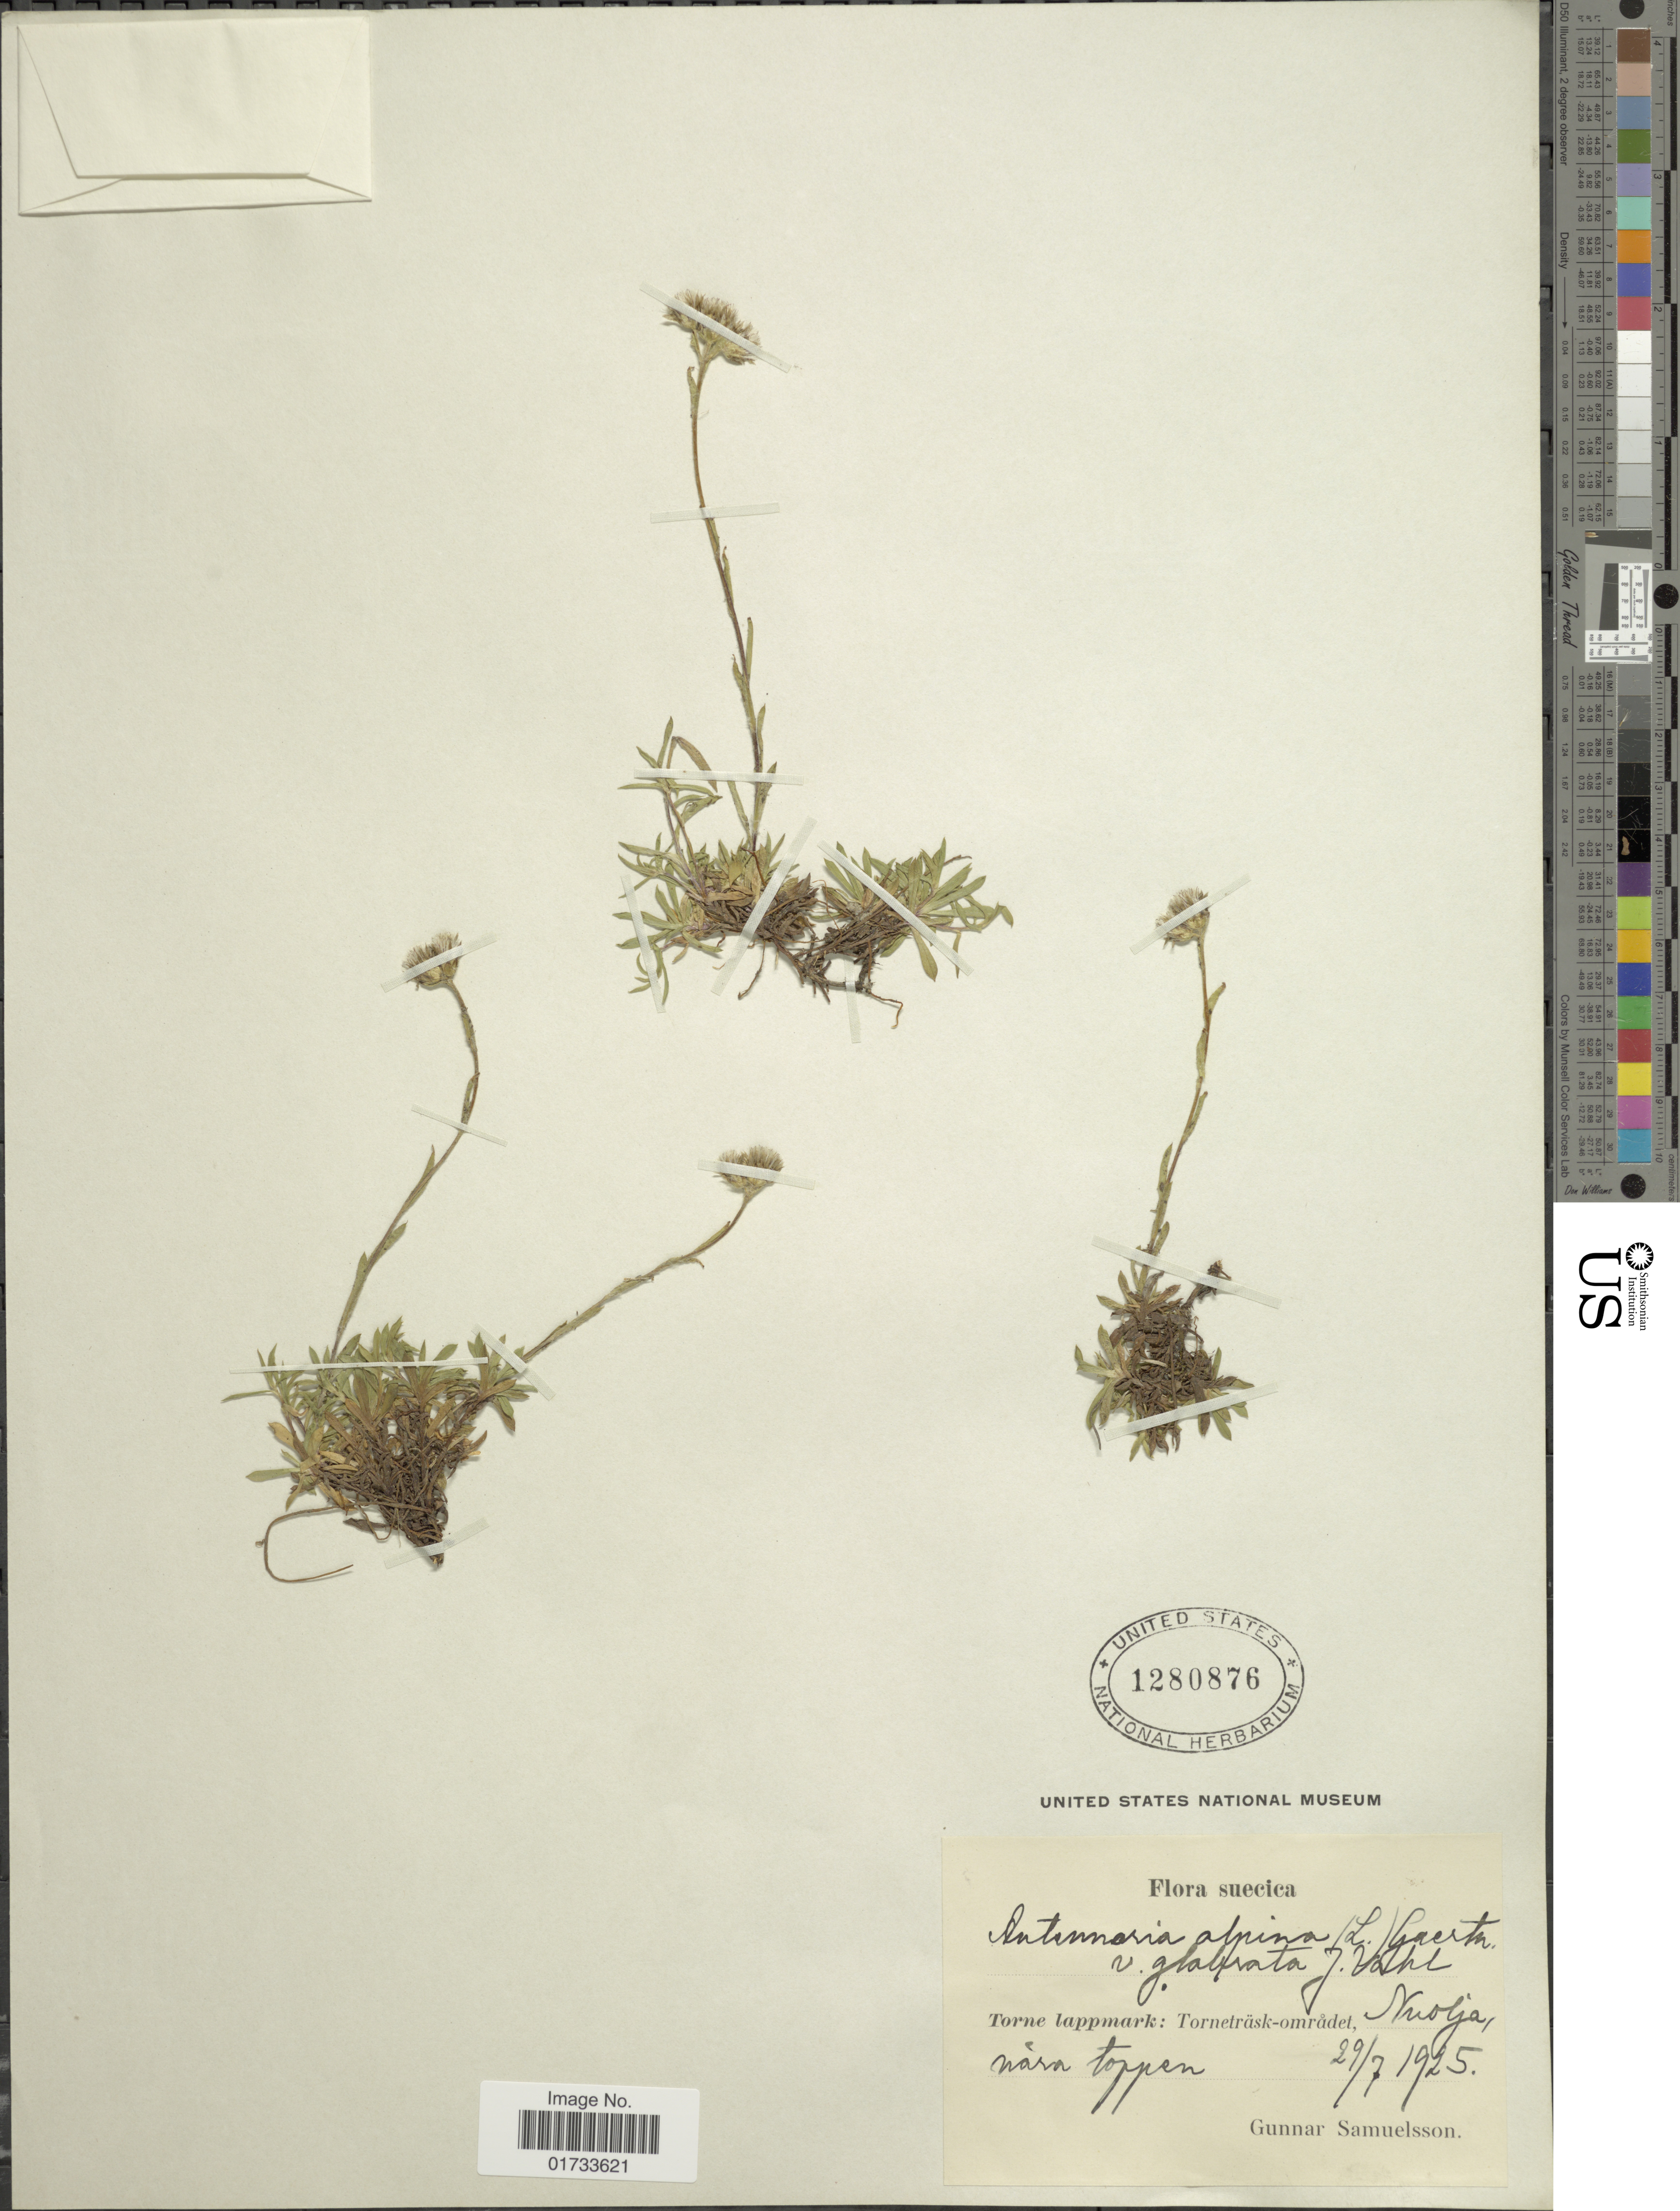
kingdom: Plantae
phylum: Tracheophyta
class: Magnoliopsida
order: Asterales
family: Asteraceae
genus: Antennaria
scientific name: Antennaria alpina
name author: (L.) Gaertn.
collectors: G. Samuelsson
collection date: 1925-07-29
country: Sweden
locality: Torne lappmark: Torneträsk-området, Nuolja, nära toppen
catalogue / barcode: US 1280876